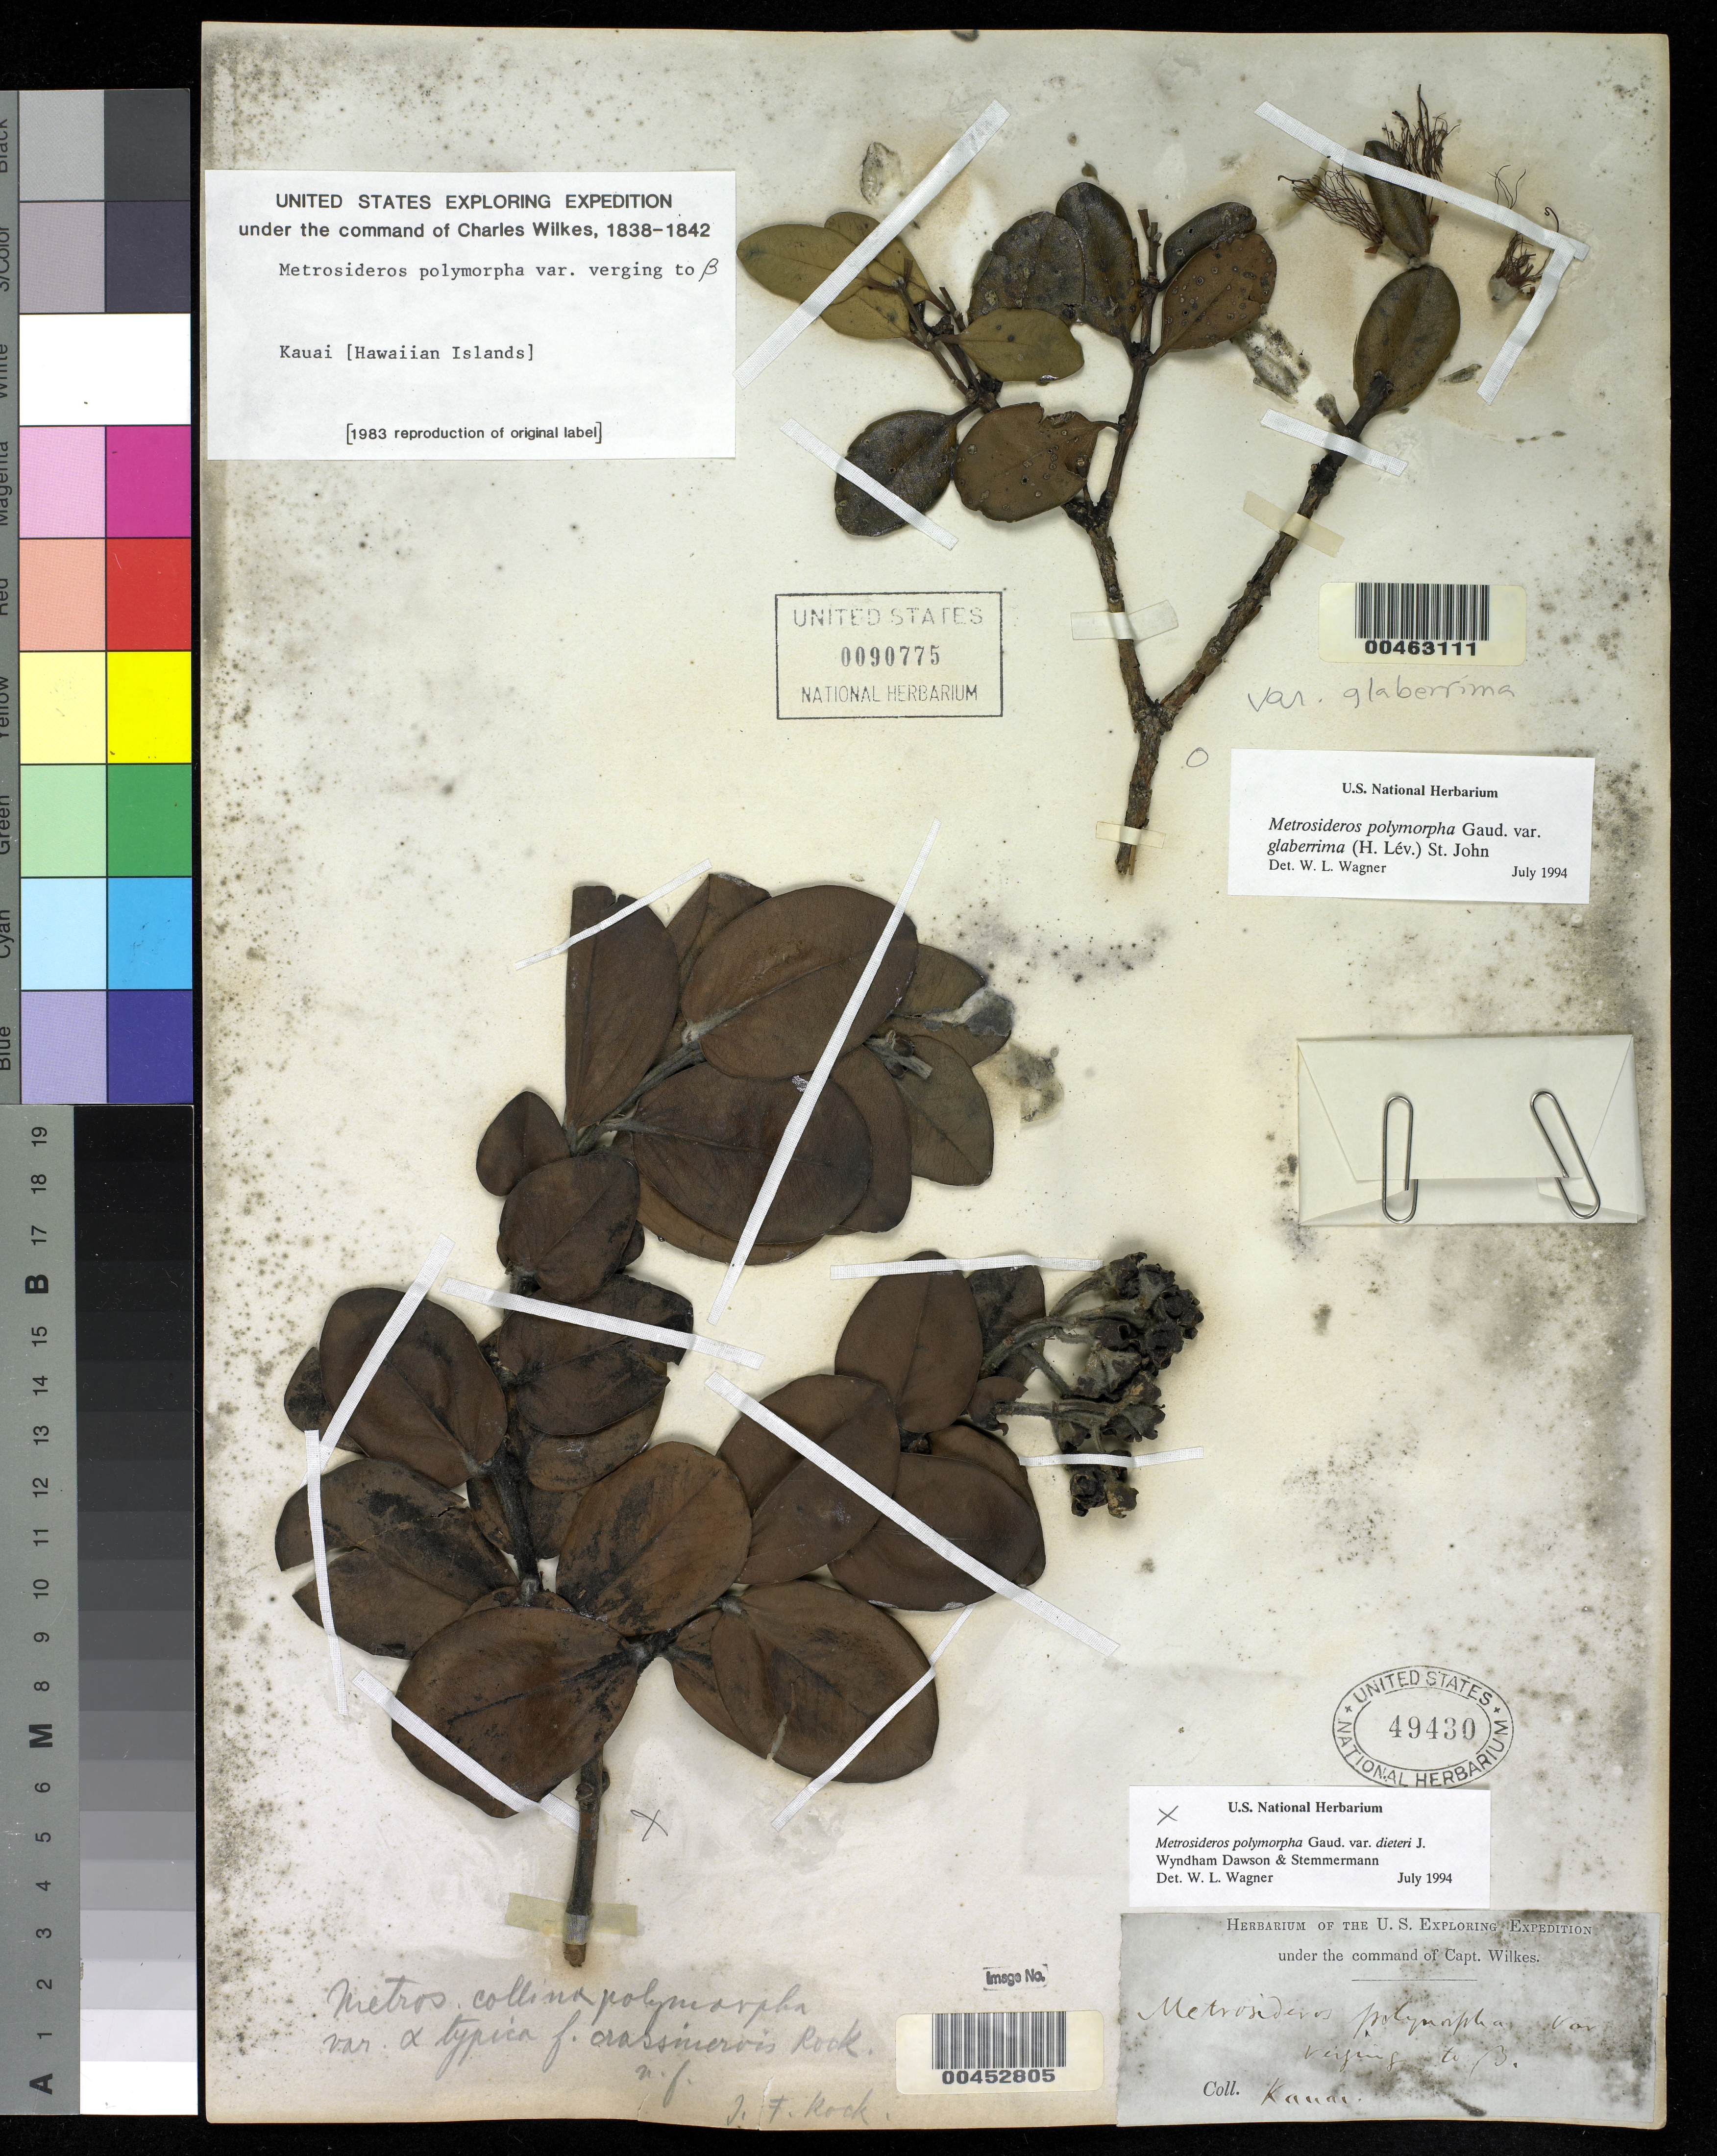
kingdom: Plantae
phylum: Tracheophyta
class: Magnoliopsida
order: Myrtales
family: Myrtaceae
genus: Metrosideros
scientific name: Metrosideros polymorpha var. glaberrima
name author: (H. Lév.) H. St. John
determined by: Wagner, W. L., (BOT), Smithsonian Institution - National Museum of Natural History (UNITED STATES)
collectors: Wilkes Explor. Exped.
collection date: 1838/1842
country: United States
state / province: Hawaii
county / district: Kauai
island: Kaua'i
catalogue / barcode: US 90775